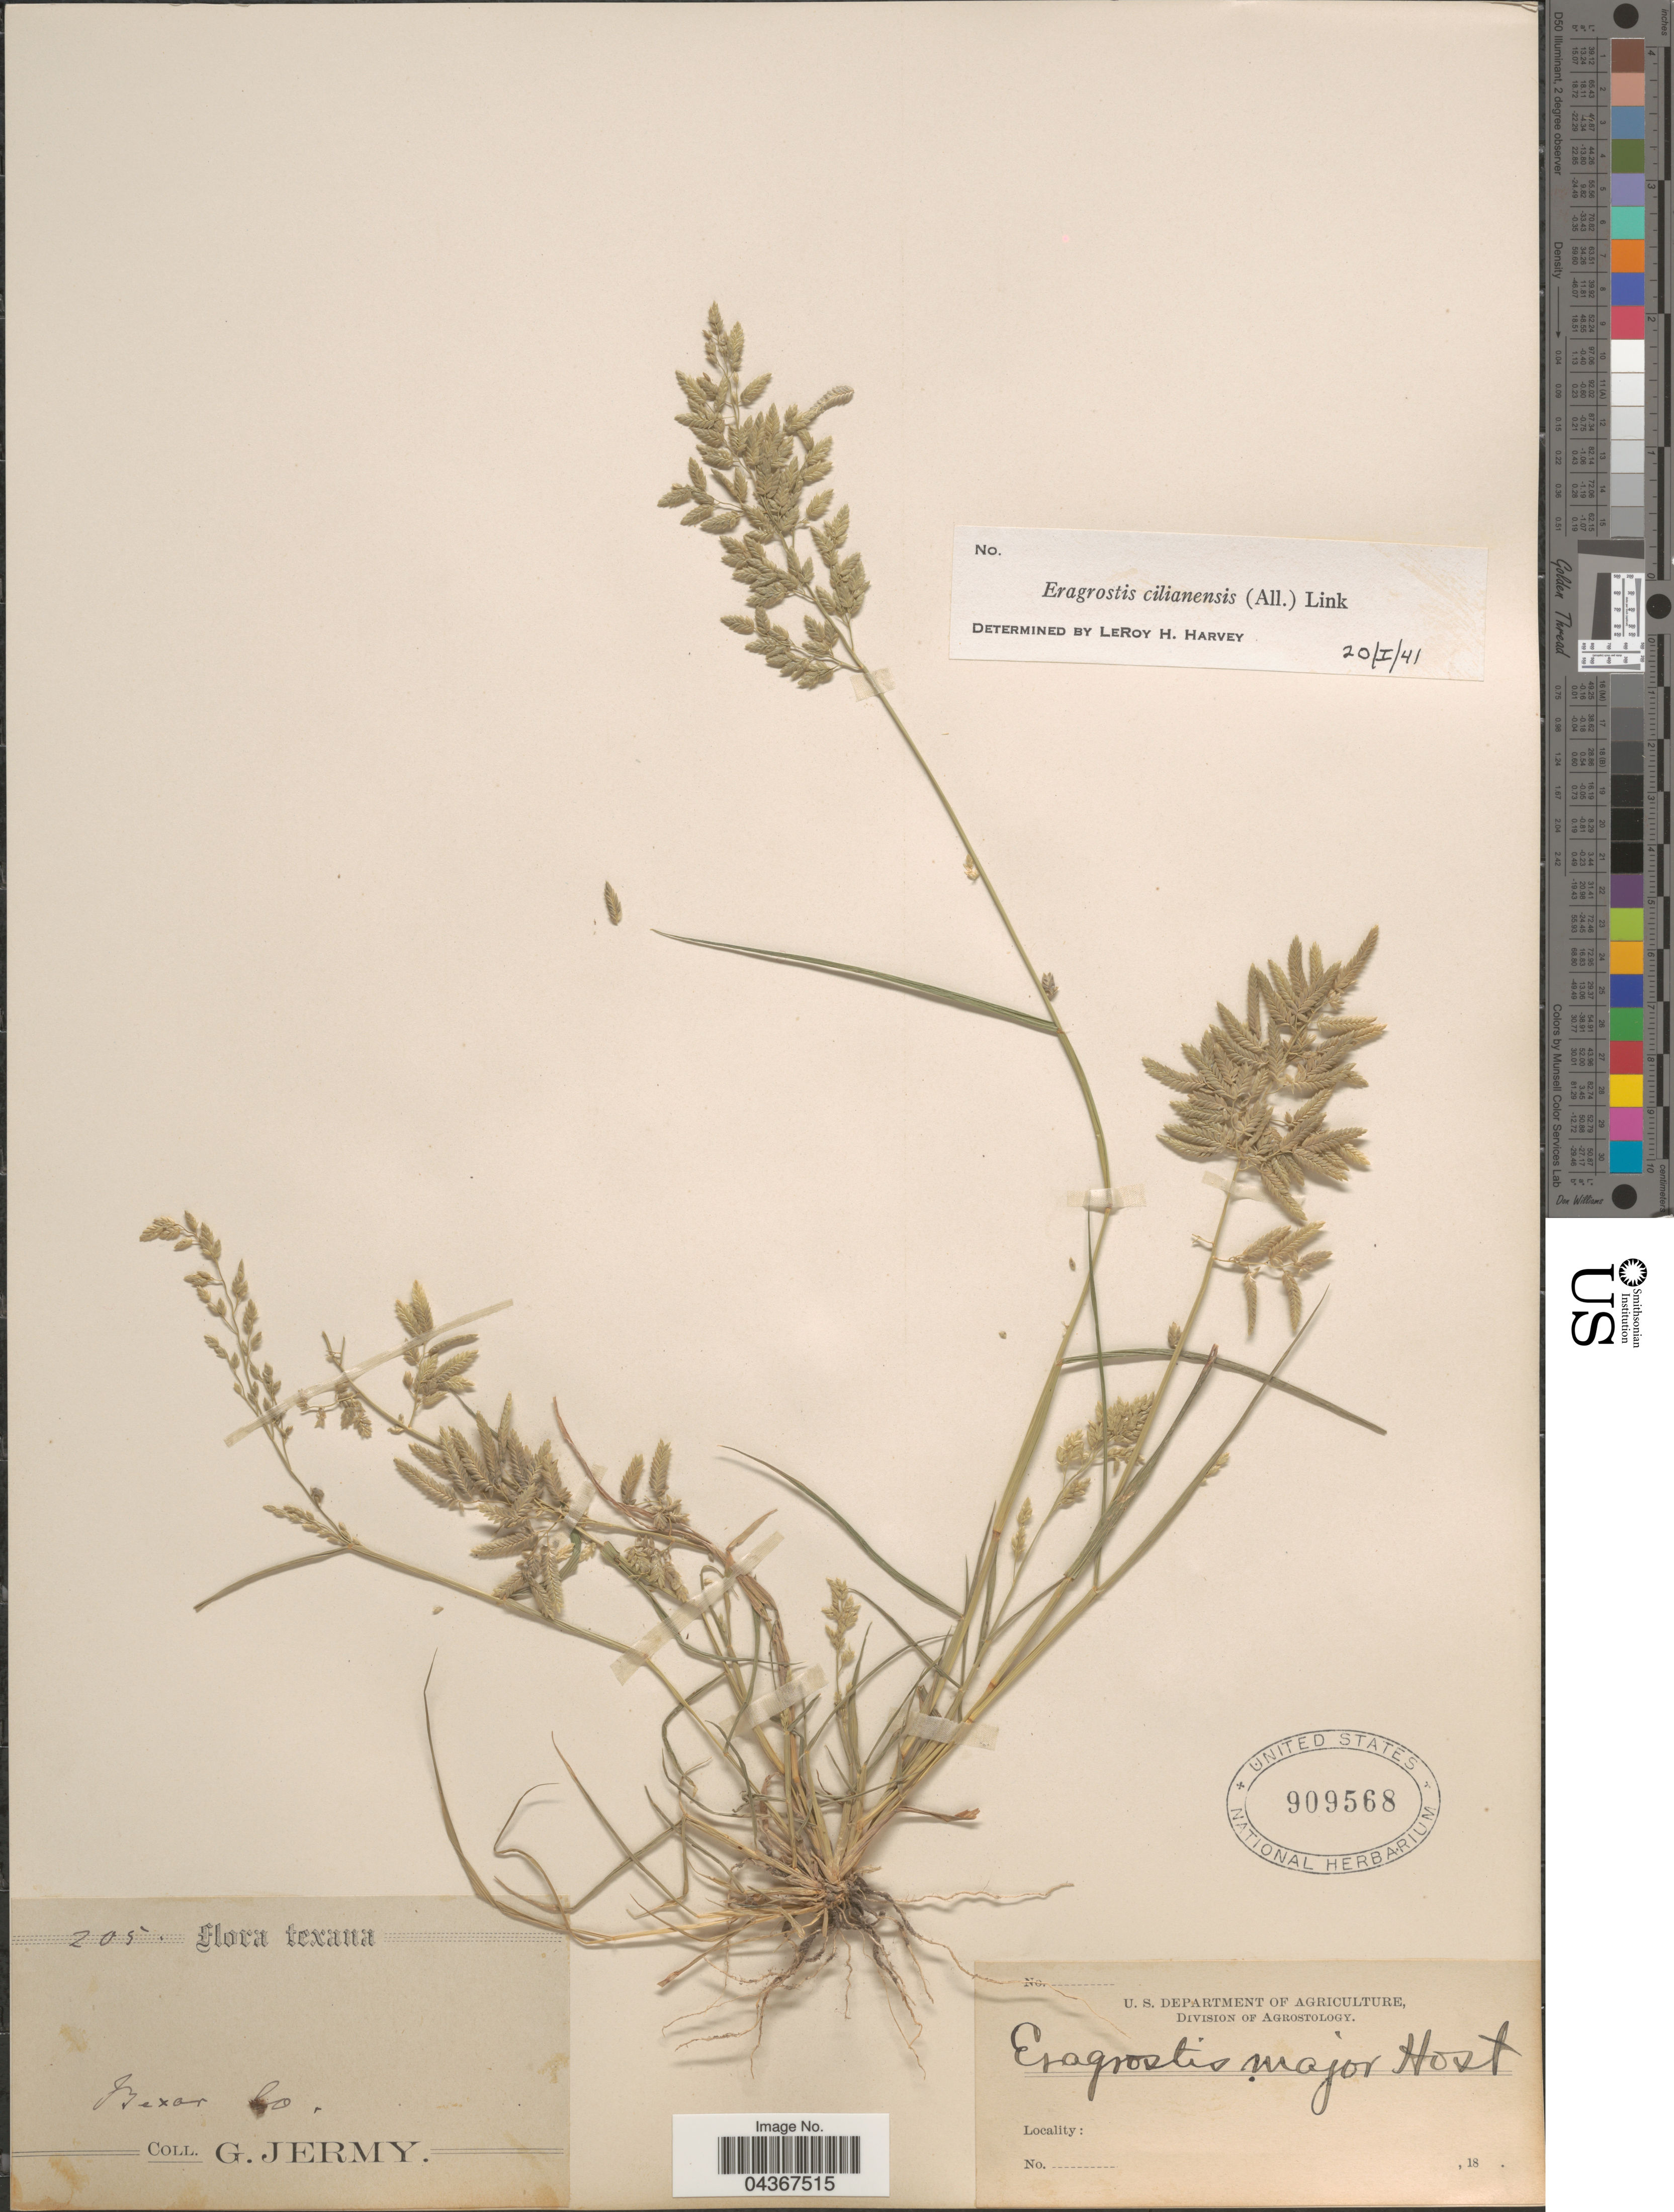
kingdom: Plantae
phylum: Tracheophyta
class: Liliopsida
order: Poales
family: Poaceae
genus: Eragrostis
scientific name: Eragrostis cilianensis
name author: (Bellardi) Vignolo ex Janch.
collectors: G. Jermy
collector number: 205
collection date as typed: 18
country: United States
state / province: Texas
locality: Bexar Co.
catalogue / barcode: US 909568